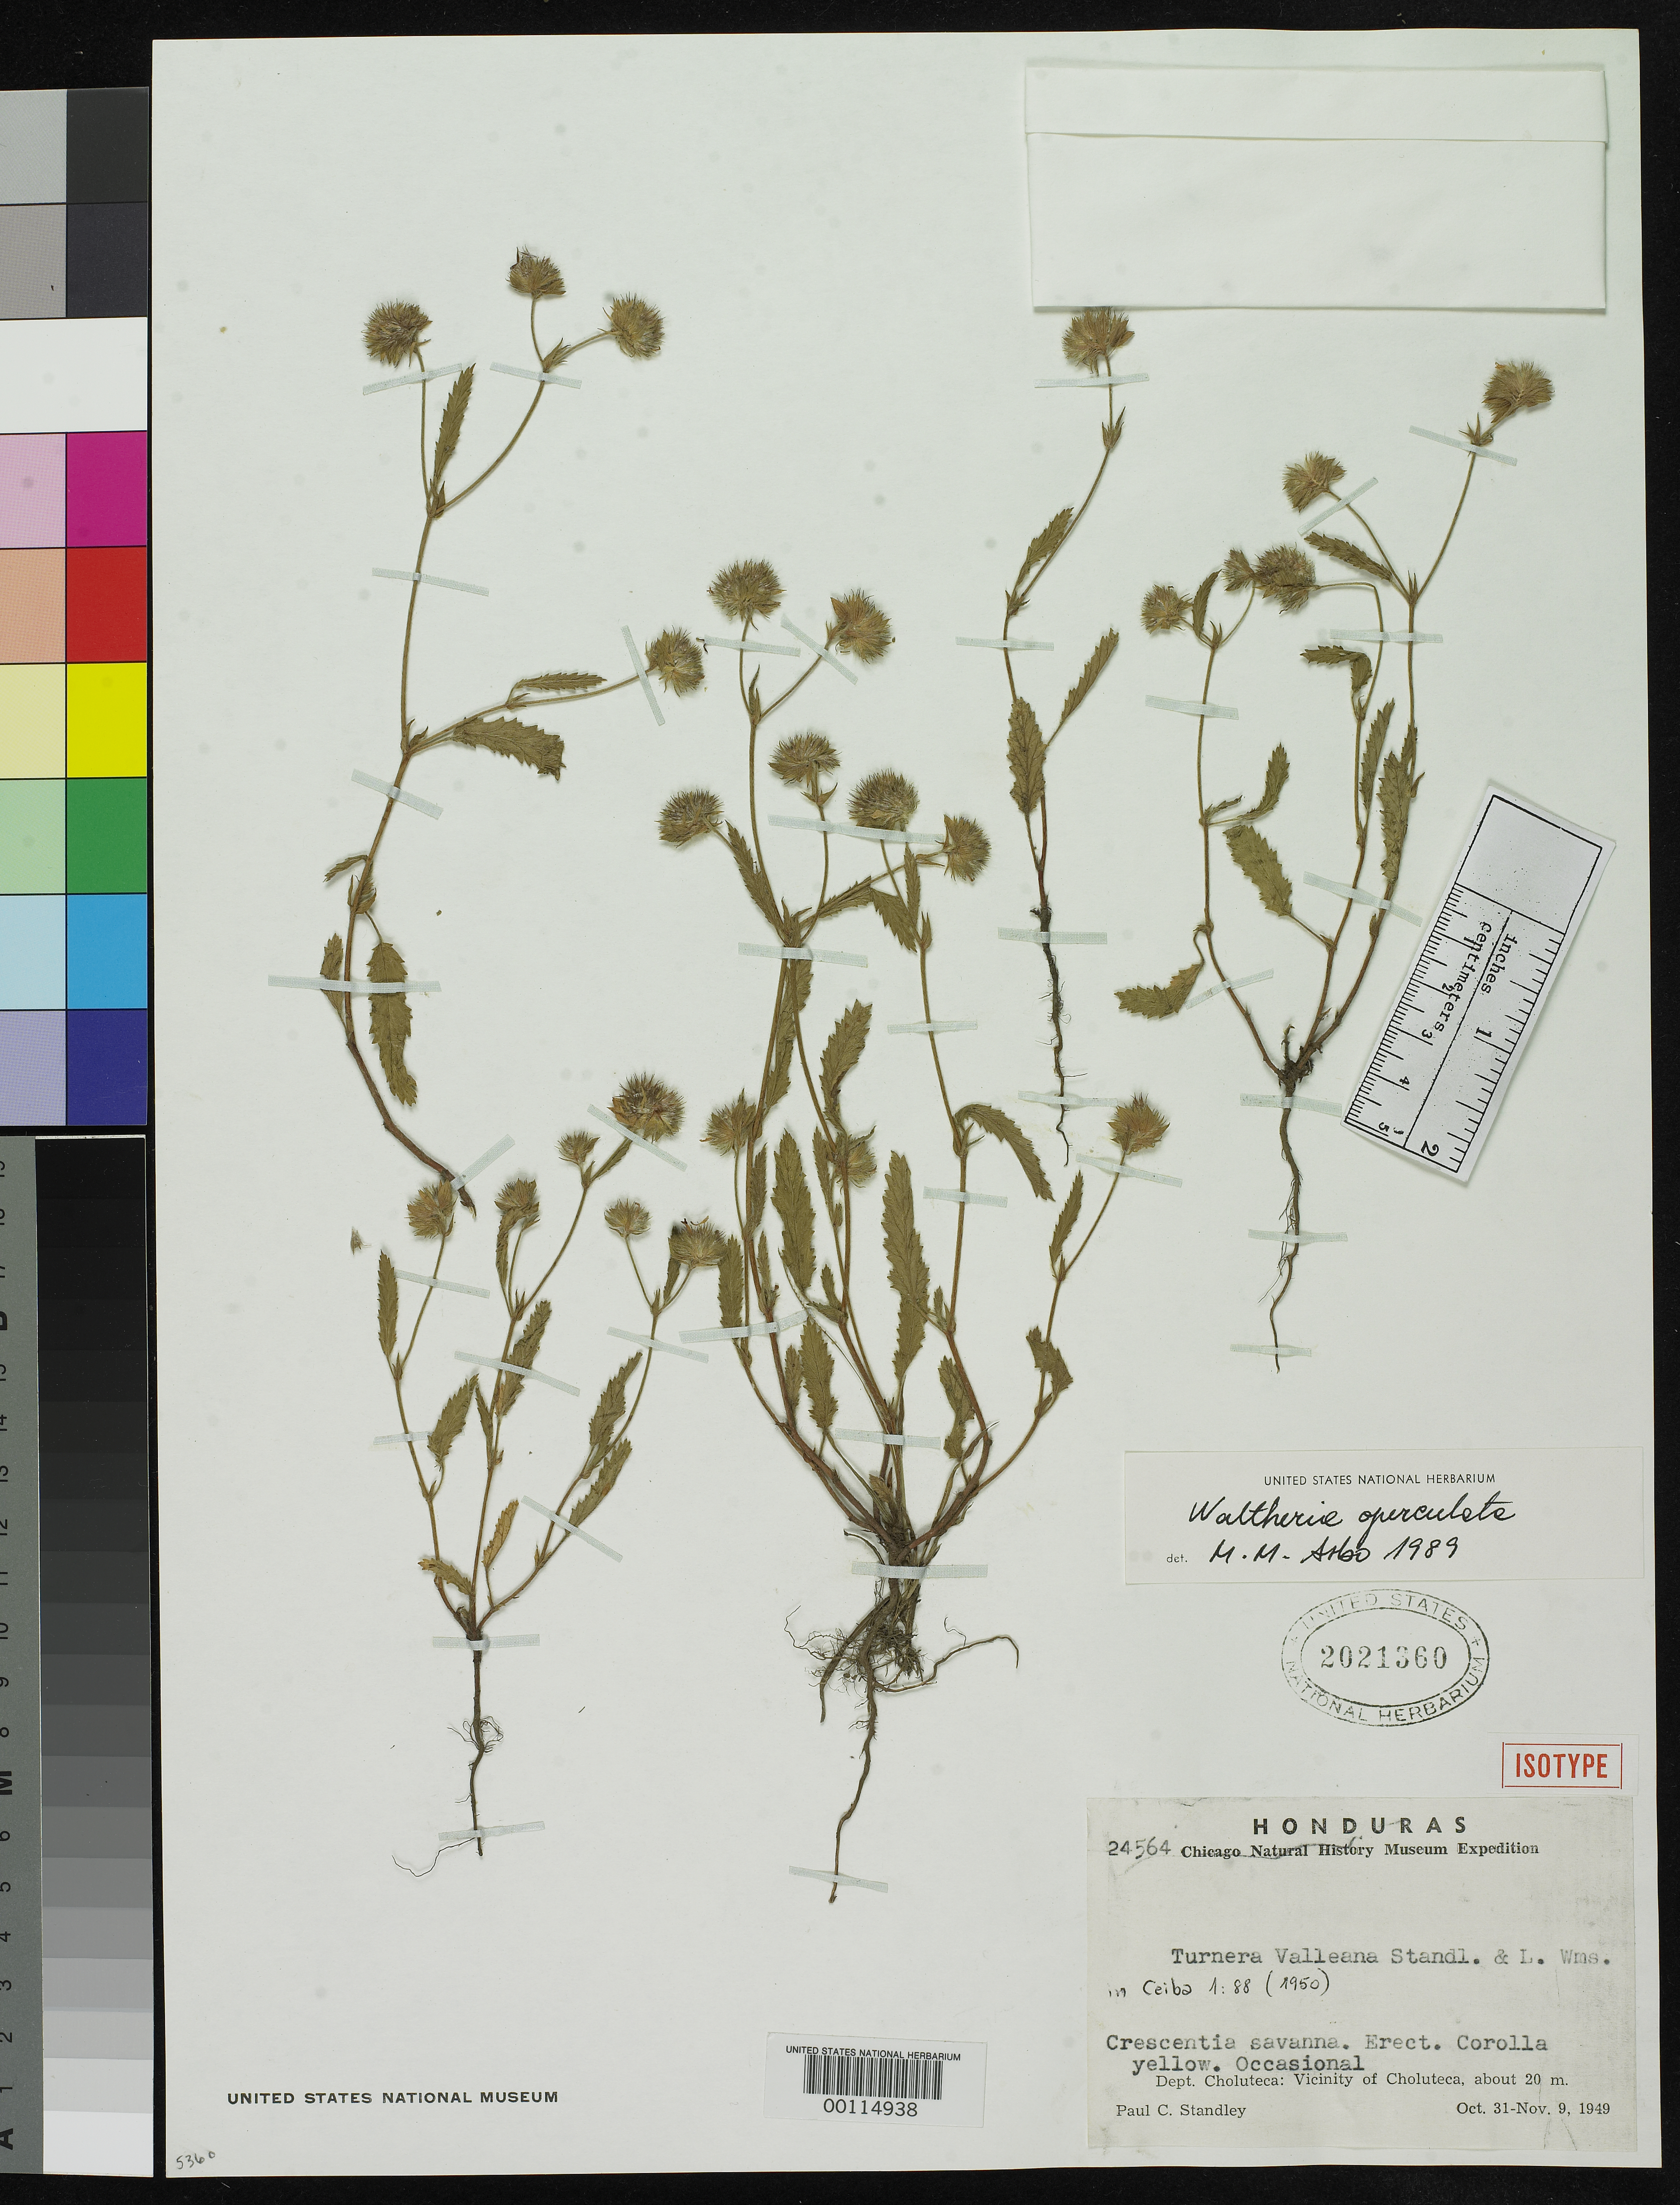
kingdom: Plantae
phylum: Tracheophyta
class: Magnoliopsida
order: Malpighiales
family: Turneraceae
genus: Turnera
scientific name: Turnera valleana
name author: Standl. & L.O. Williams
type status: Isotype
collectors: P. C. Standley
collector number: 24565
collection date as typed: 31 Oct 1949 to 09 Nov 1949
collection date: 1949-10-31/1949-11-09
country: Honduras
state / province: Choluteca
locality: Near Choluteca.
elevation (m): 20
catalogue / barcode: US 2021360